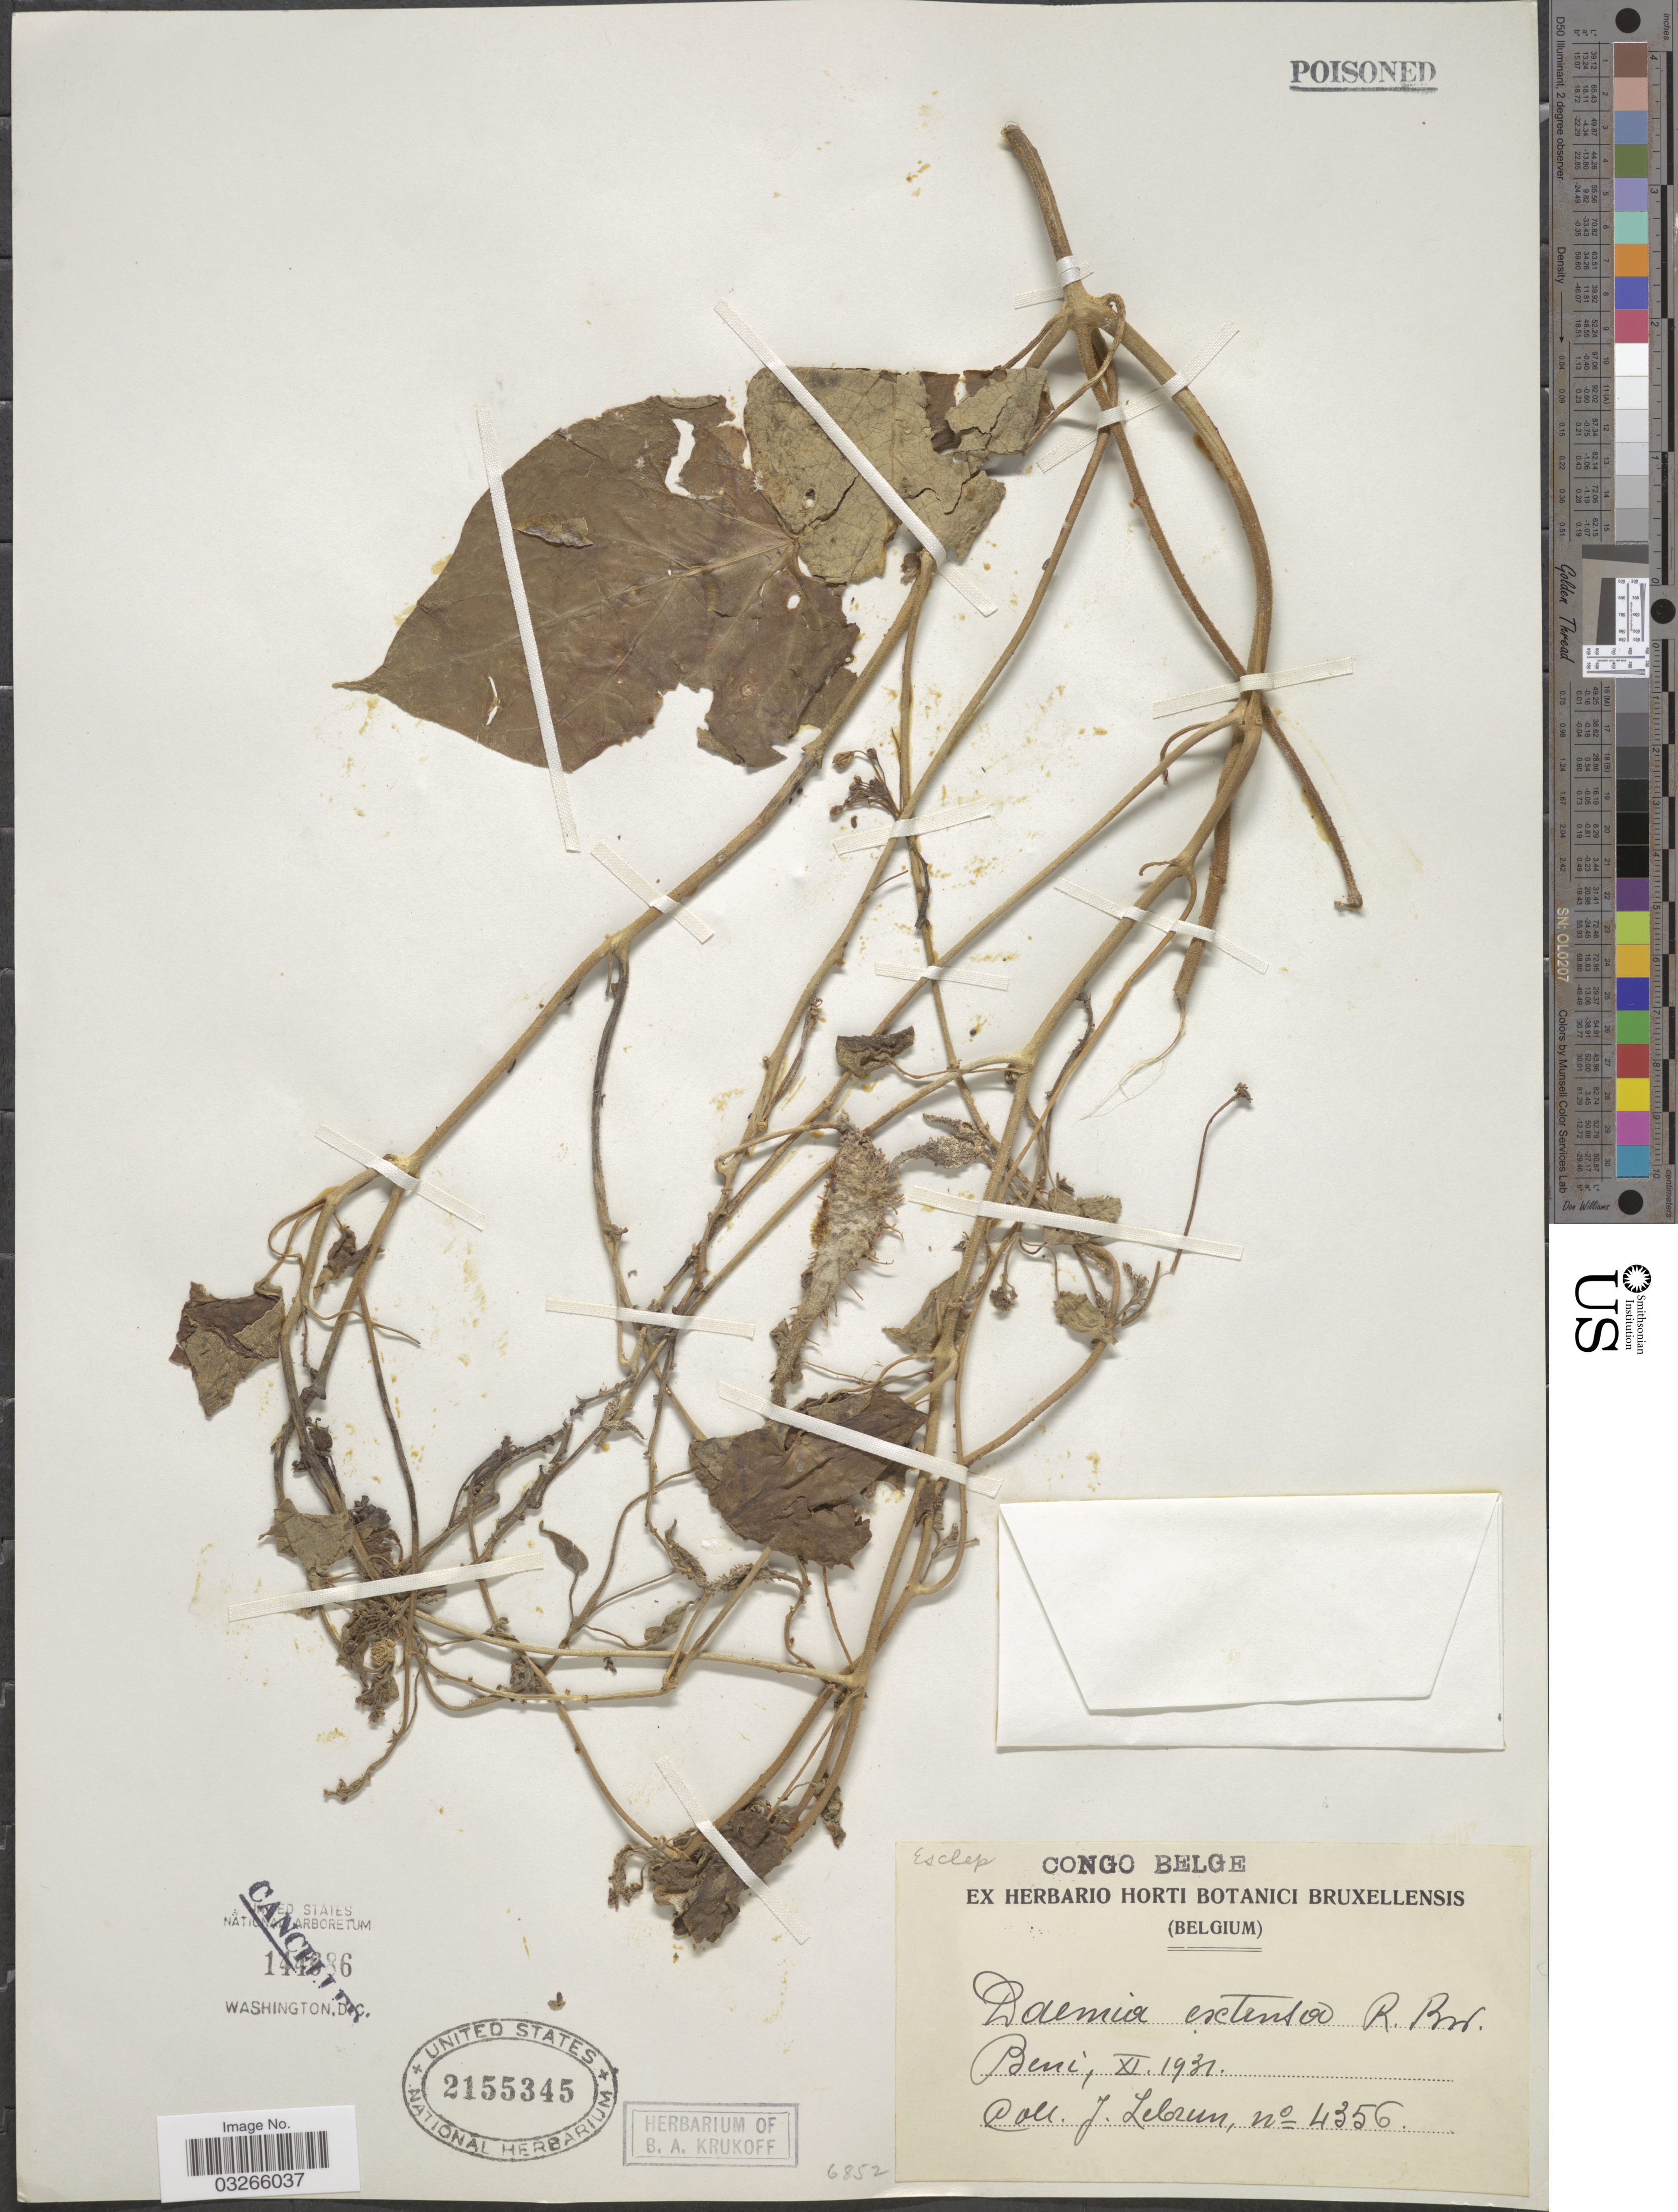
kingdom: Plantae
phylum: Tracheophyta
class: Magnoliopsida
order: Gentianales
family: Apocynaceae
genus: Doemia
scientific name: Doemia extensa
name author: (Jacq.) W.T. Aiton ex Schult.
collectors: J. A. Lebrun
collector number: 4356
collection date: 1931-11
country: Congo, Democratic Republic of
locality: Beni.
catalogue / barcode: US 2155345